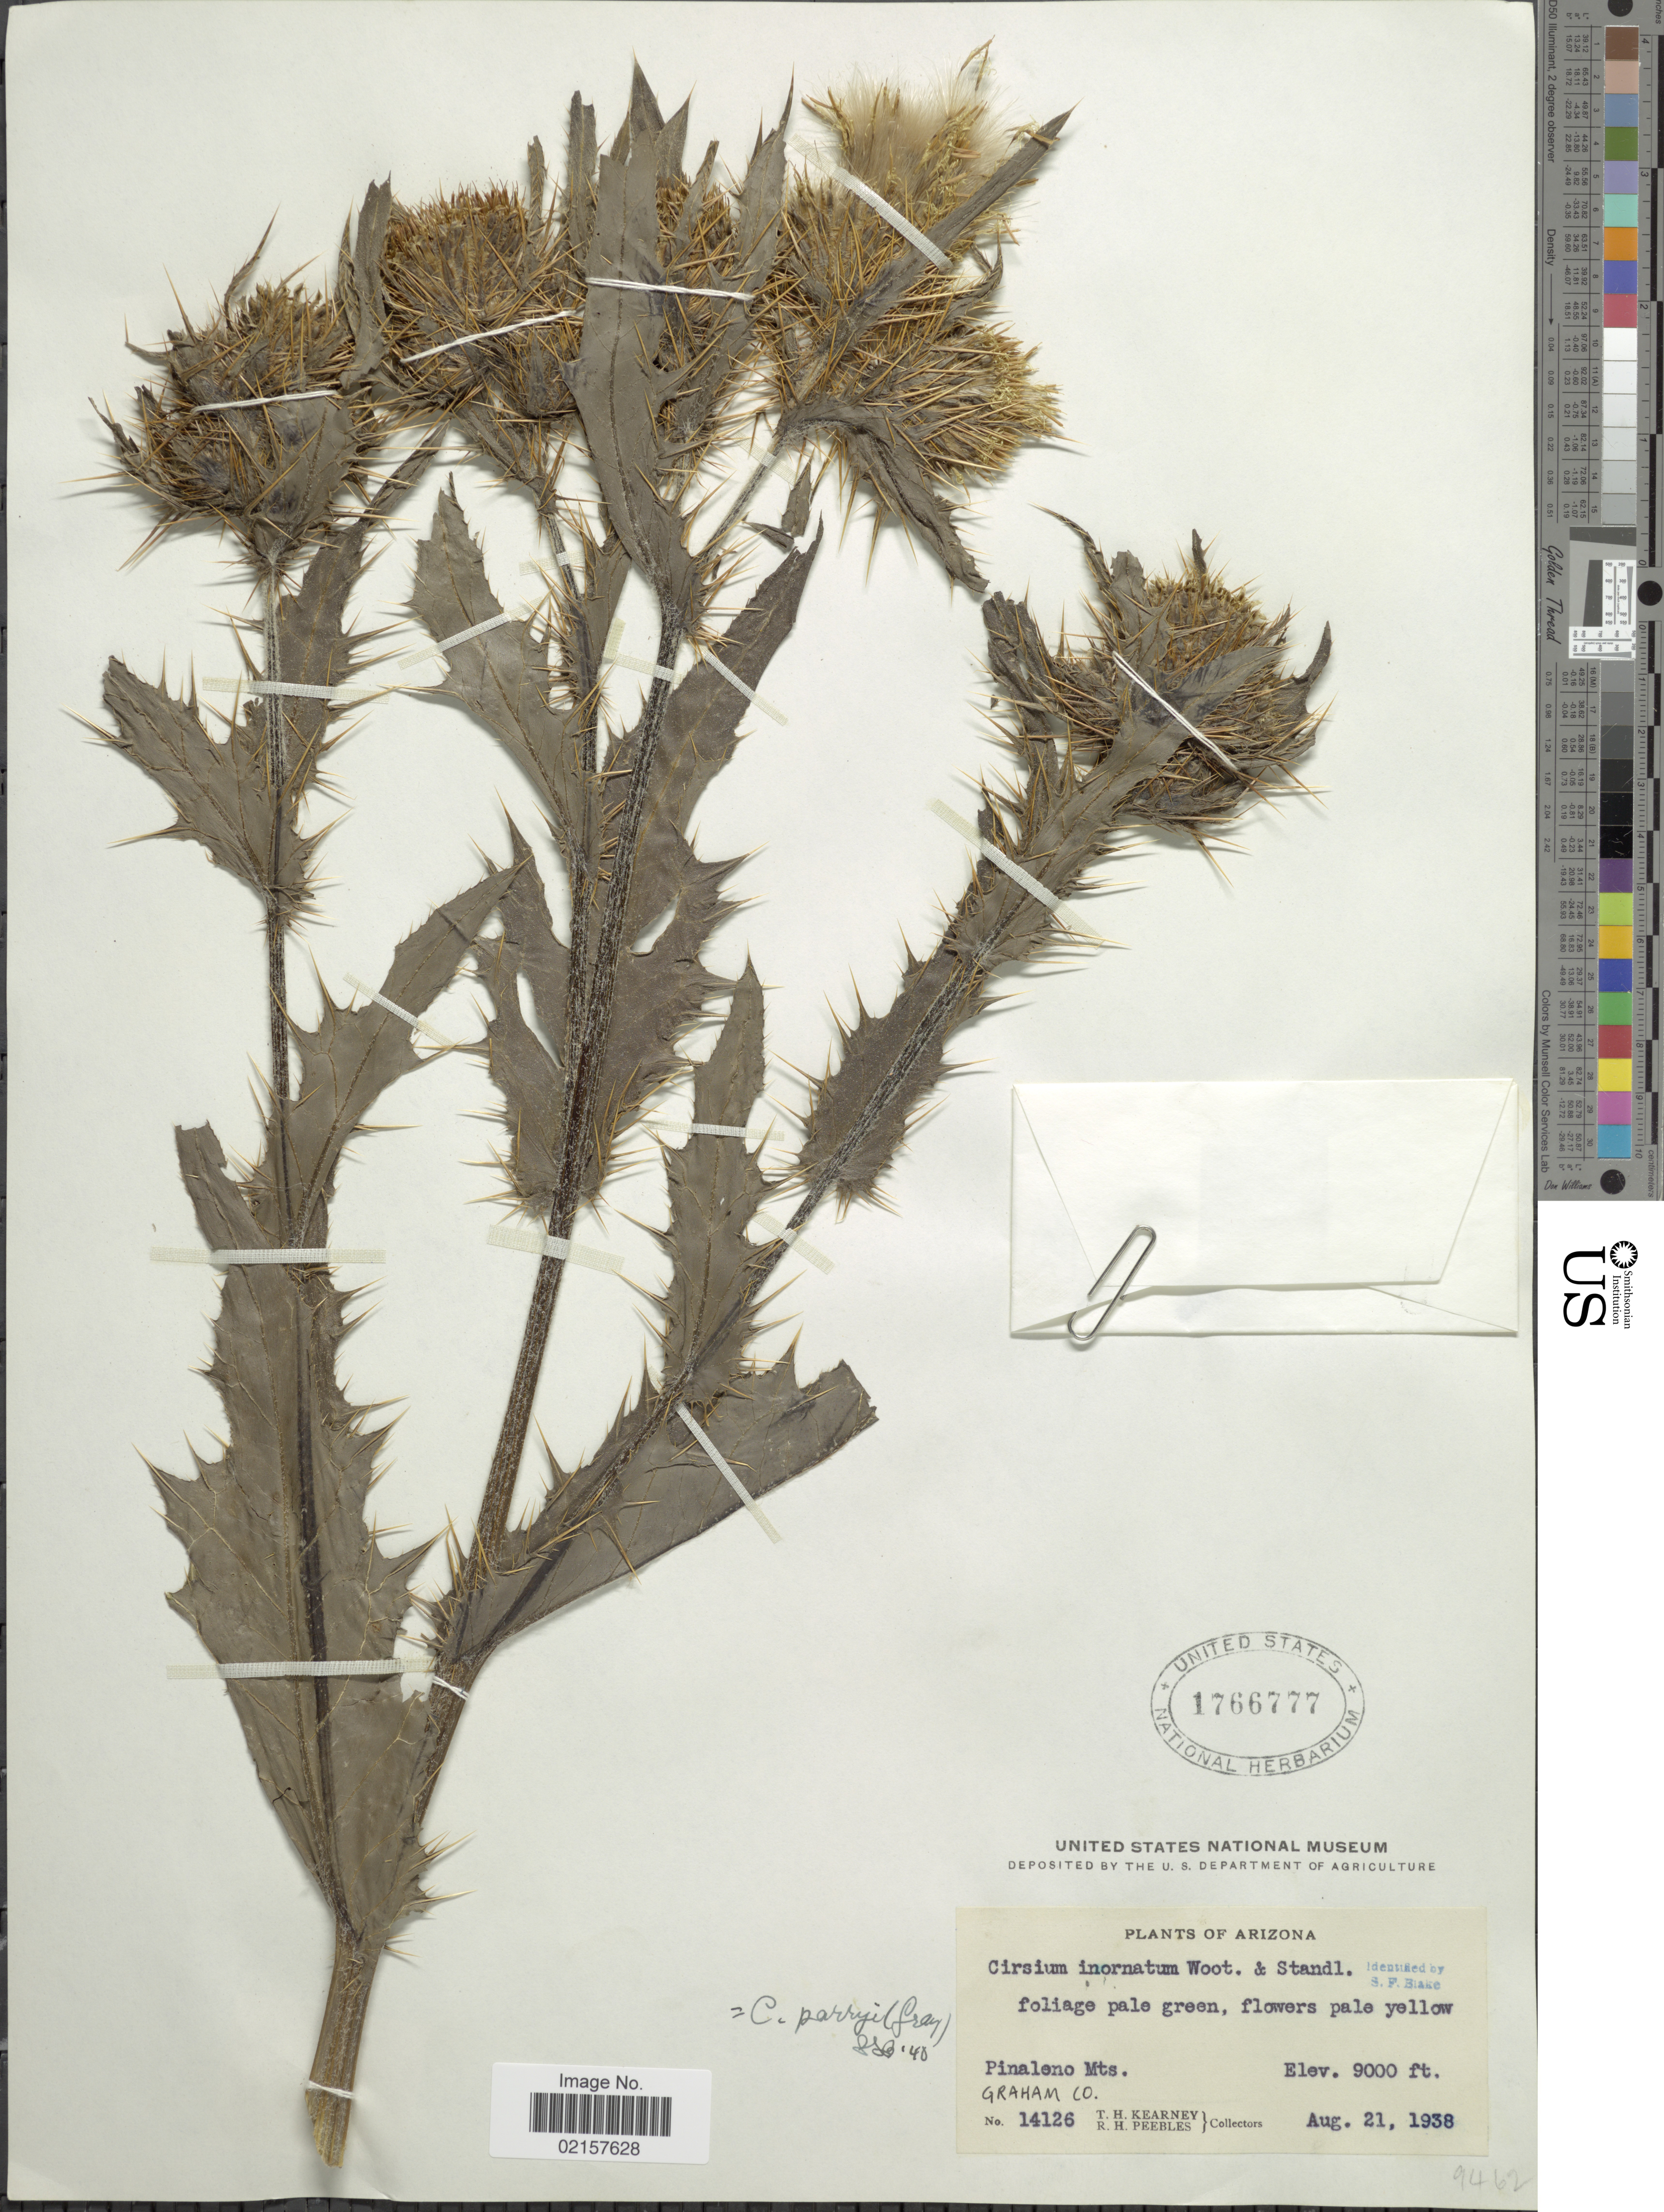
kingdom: Plantae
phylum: Tracheophyta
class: Magnoliopsida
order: Asterales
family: Asteraceae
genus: Cirsium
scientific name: Cirsium parryi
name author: (A. Gray) Petr.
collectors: T. H. Kearney & R. H. Peebles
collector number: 14126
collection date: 1938-08-21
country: United States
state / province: Arizona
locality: PinalenoMts. Graham Co.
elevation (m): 2743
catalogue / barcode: US 1766777